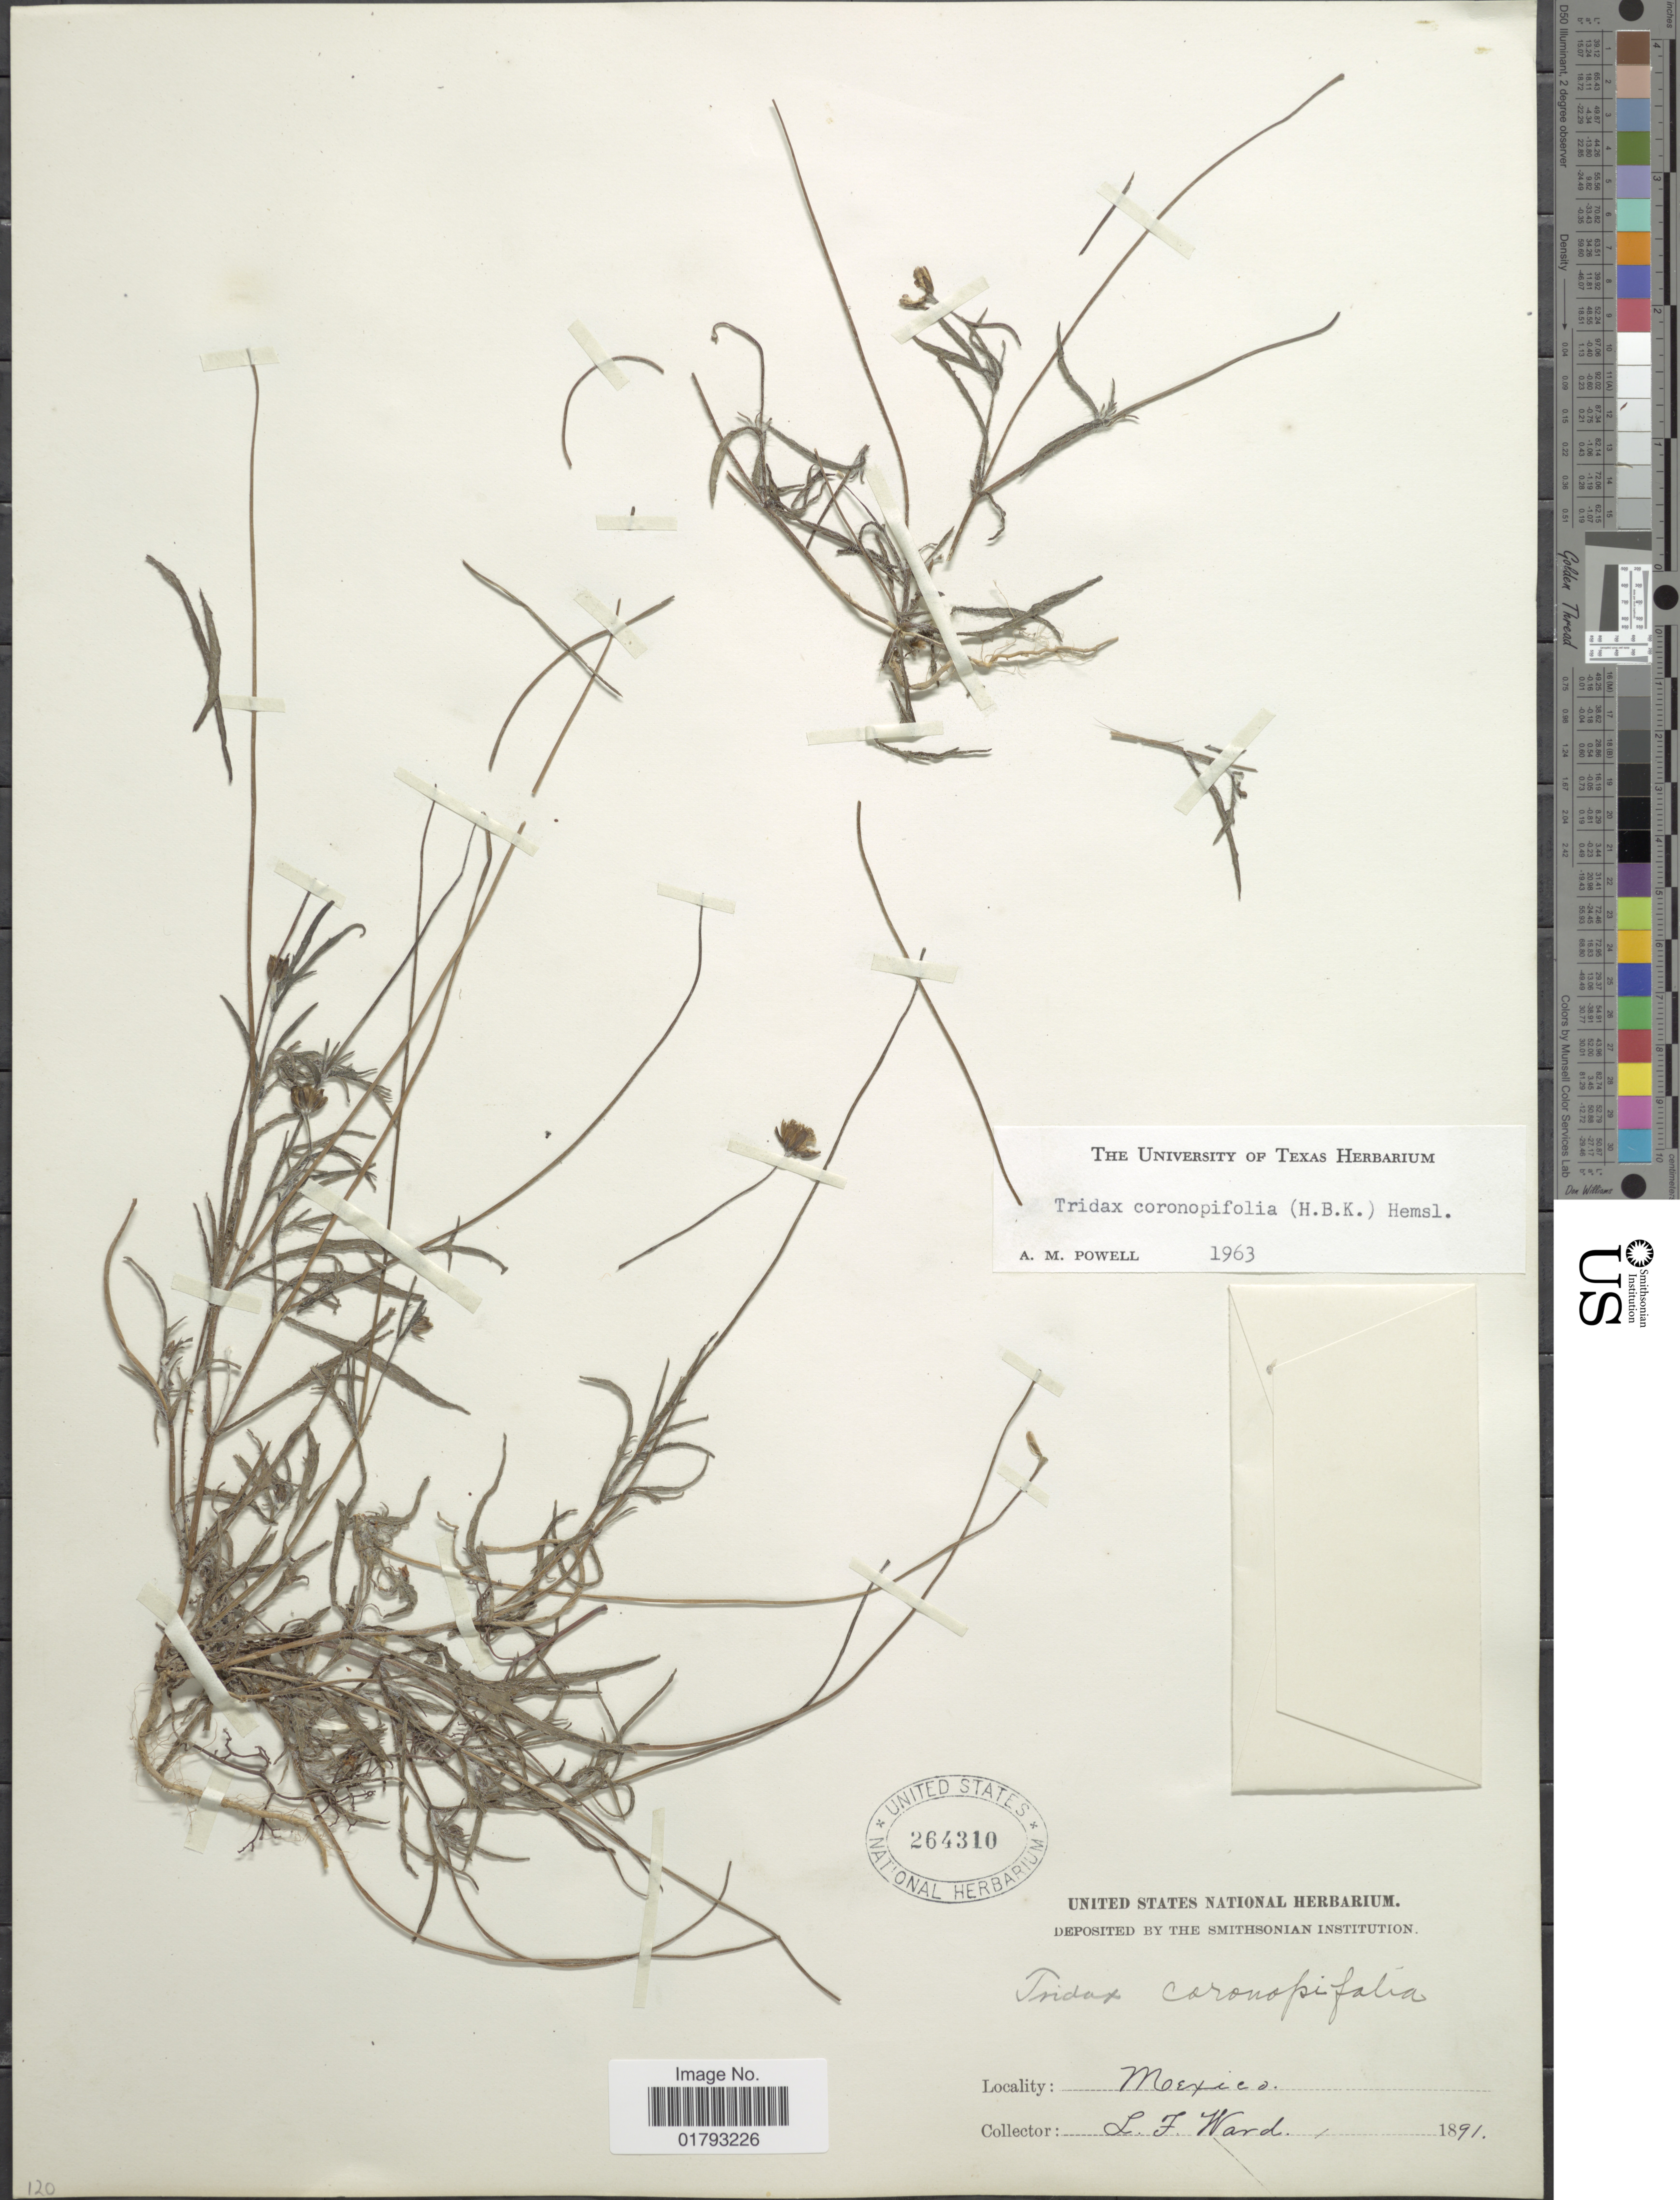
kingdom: Plantae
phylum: Tracheophyta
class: Magnoliopsida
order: Asterales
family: Asteraceae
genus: Tridax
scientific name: Tridax coronopifolia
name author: (Kunth) Hemsl.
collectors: L. Ward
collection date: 1891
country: Mexico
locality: Mexico.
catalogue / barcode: US 264310